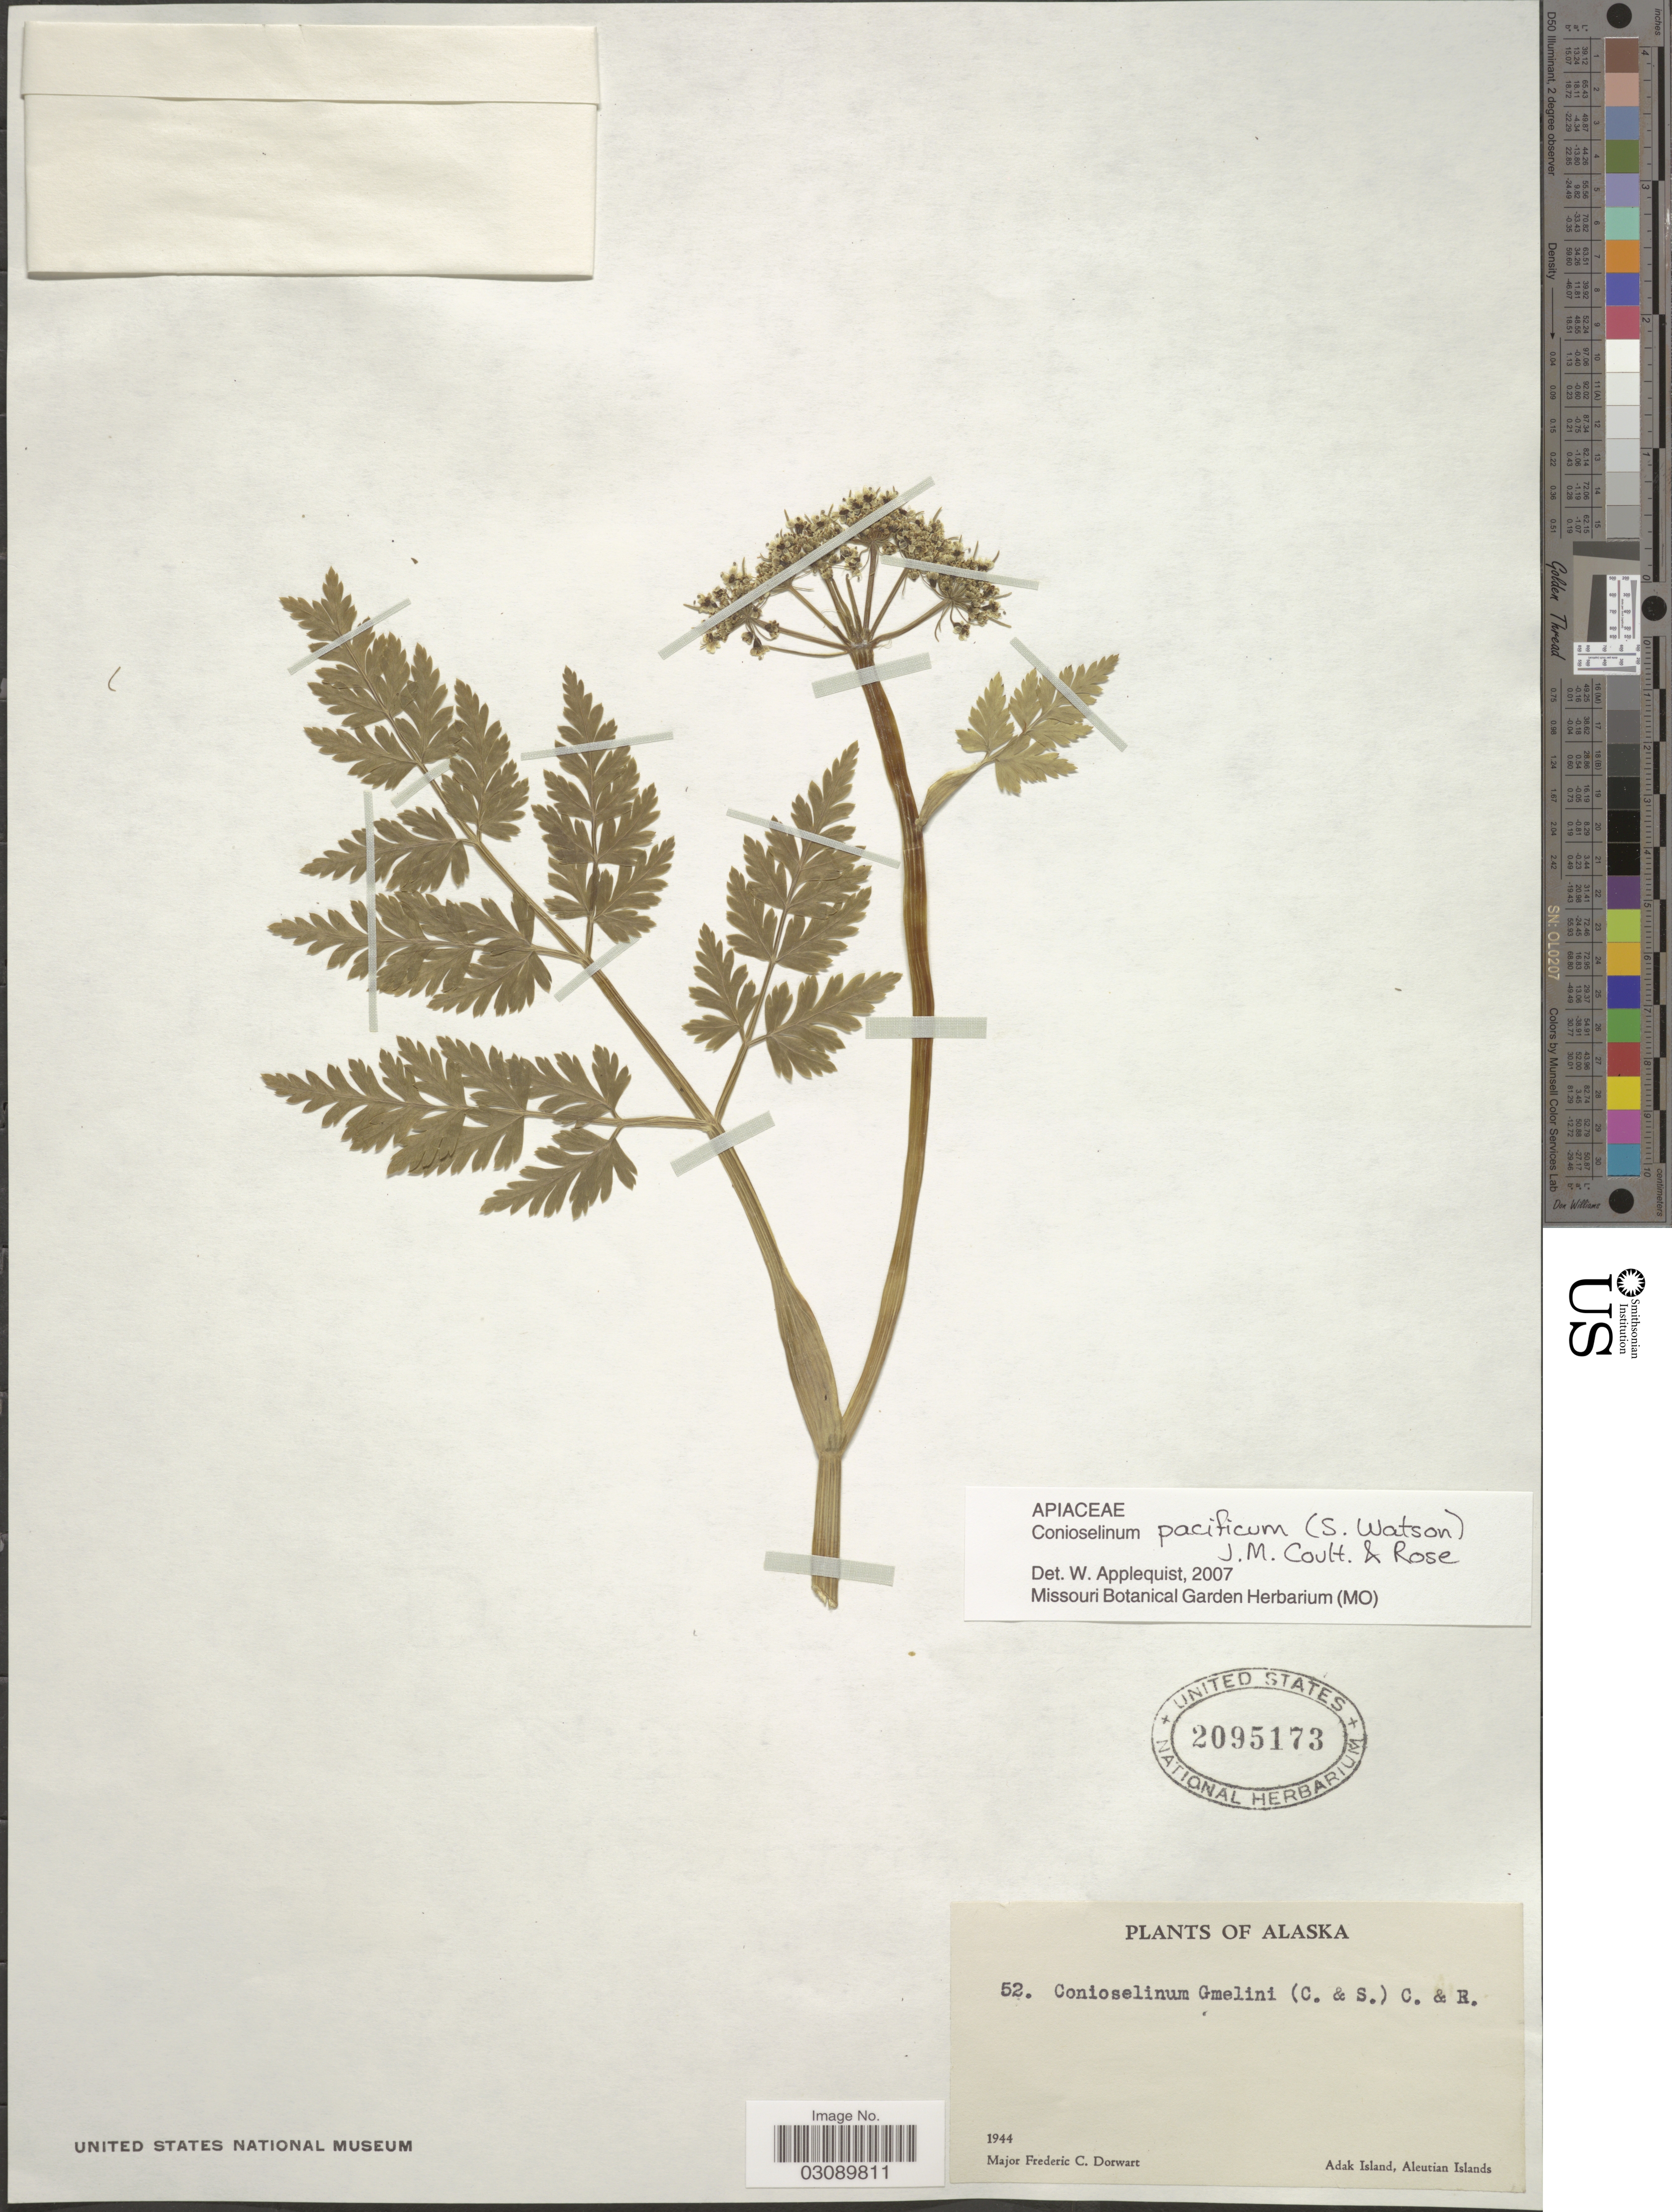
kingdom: Plantae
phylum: Tracheophyta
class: Magnoliopsida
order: Apiales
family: Apiaceae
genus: Conioselinum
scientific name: Conioselinum pacificum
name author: (S. Watson) J.M. Coult. & Rose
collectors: F. Dorwart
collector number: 52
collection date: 1944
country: United States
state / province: Alaska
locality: Adak Island, Aleutian Islands.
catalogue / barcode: US 2095173